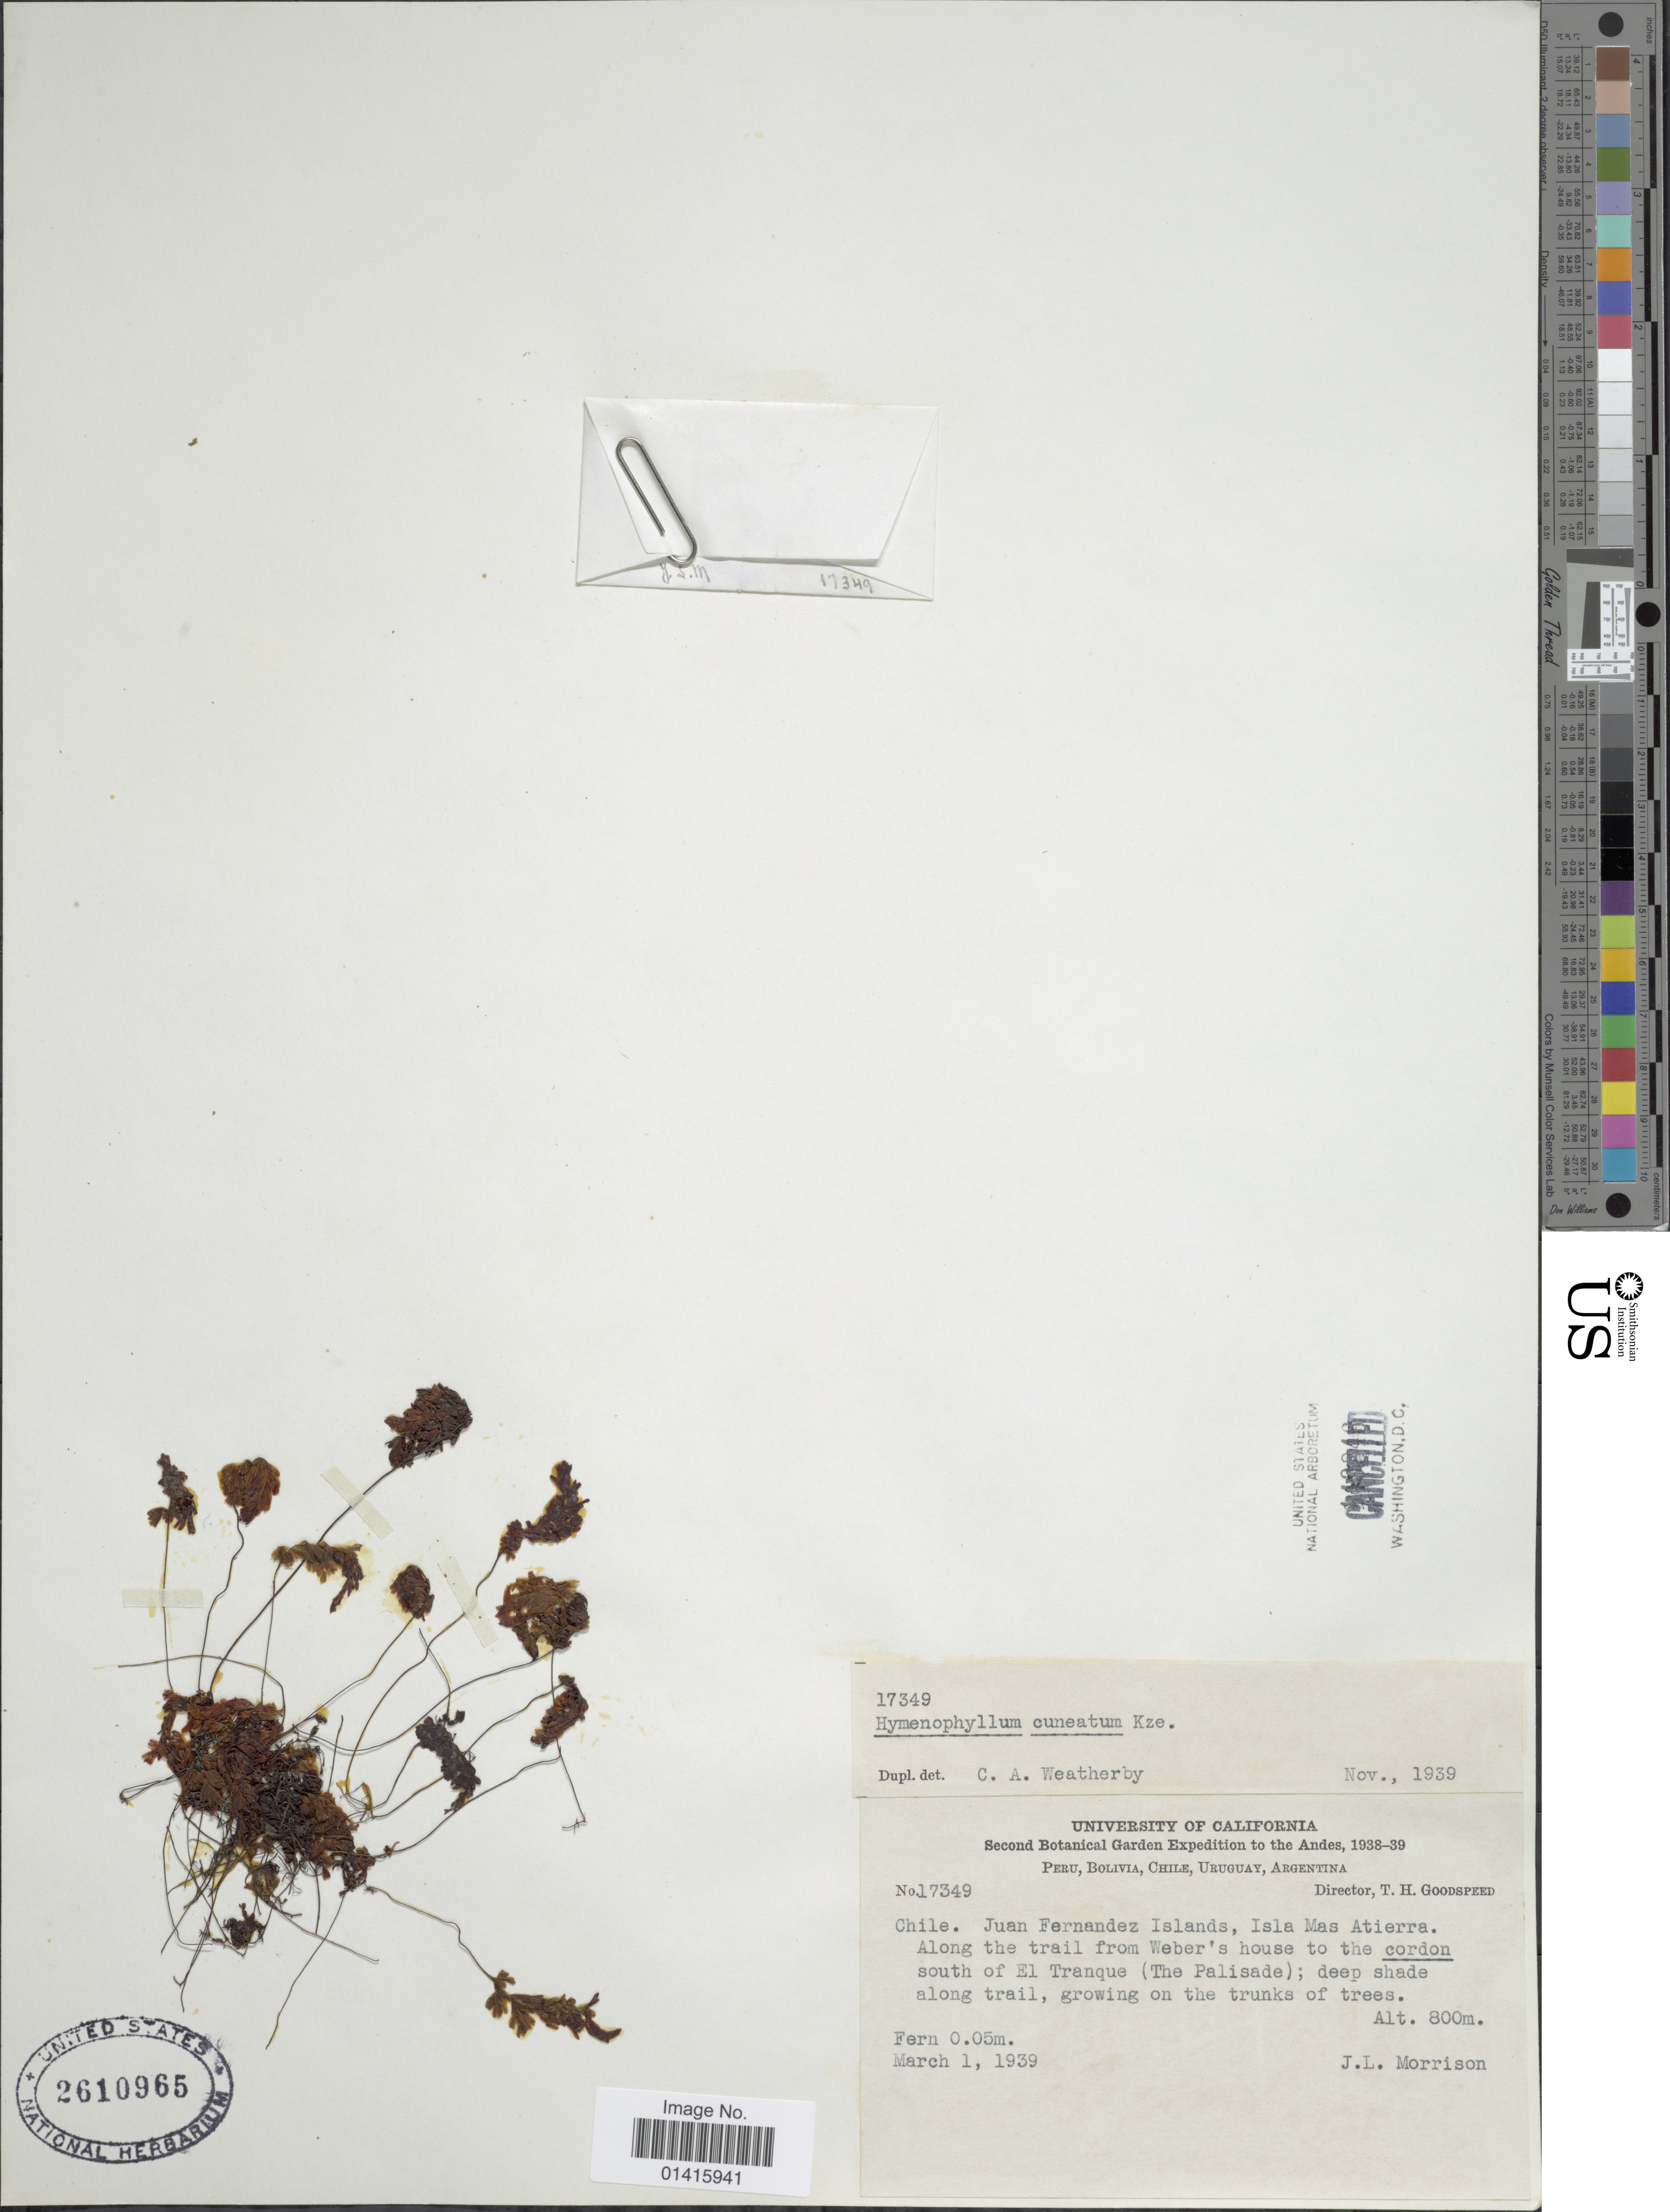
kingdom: Plantae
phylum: Tracheophyta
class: Polypodiopsida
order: Hymenophyllales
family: Hymenophyllaceae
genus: Hymenophyllum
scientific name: Hymenophyllum cuneatum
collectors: J. L. Morrison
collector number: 17349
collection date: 1939-03-01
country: Chile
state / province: Valparaíso (V)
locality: Juan Fernandez Islands, Isla Mas Atierra, along the trail from Weber's house to the cordon south of El Tranque(The Palisade)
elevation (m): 800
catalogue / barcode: US 2610965